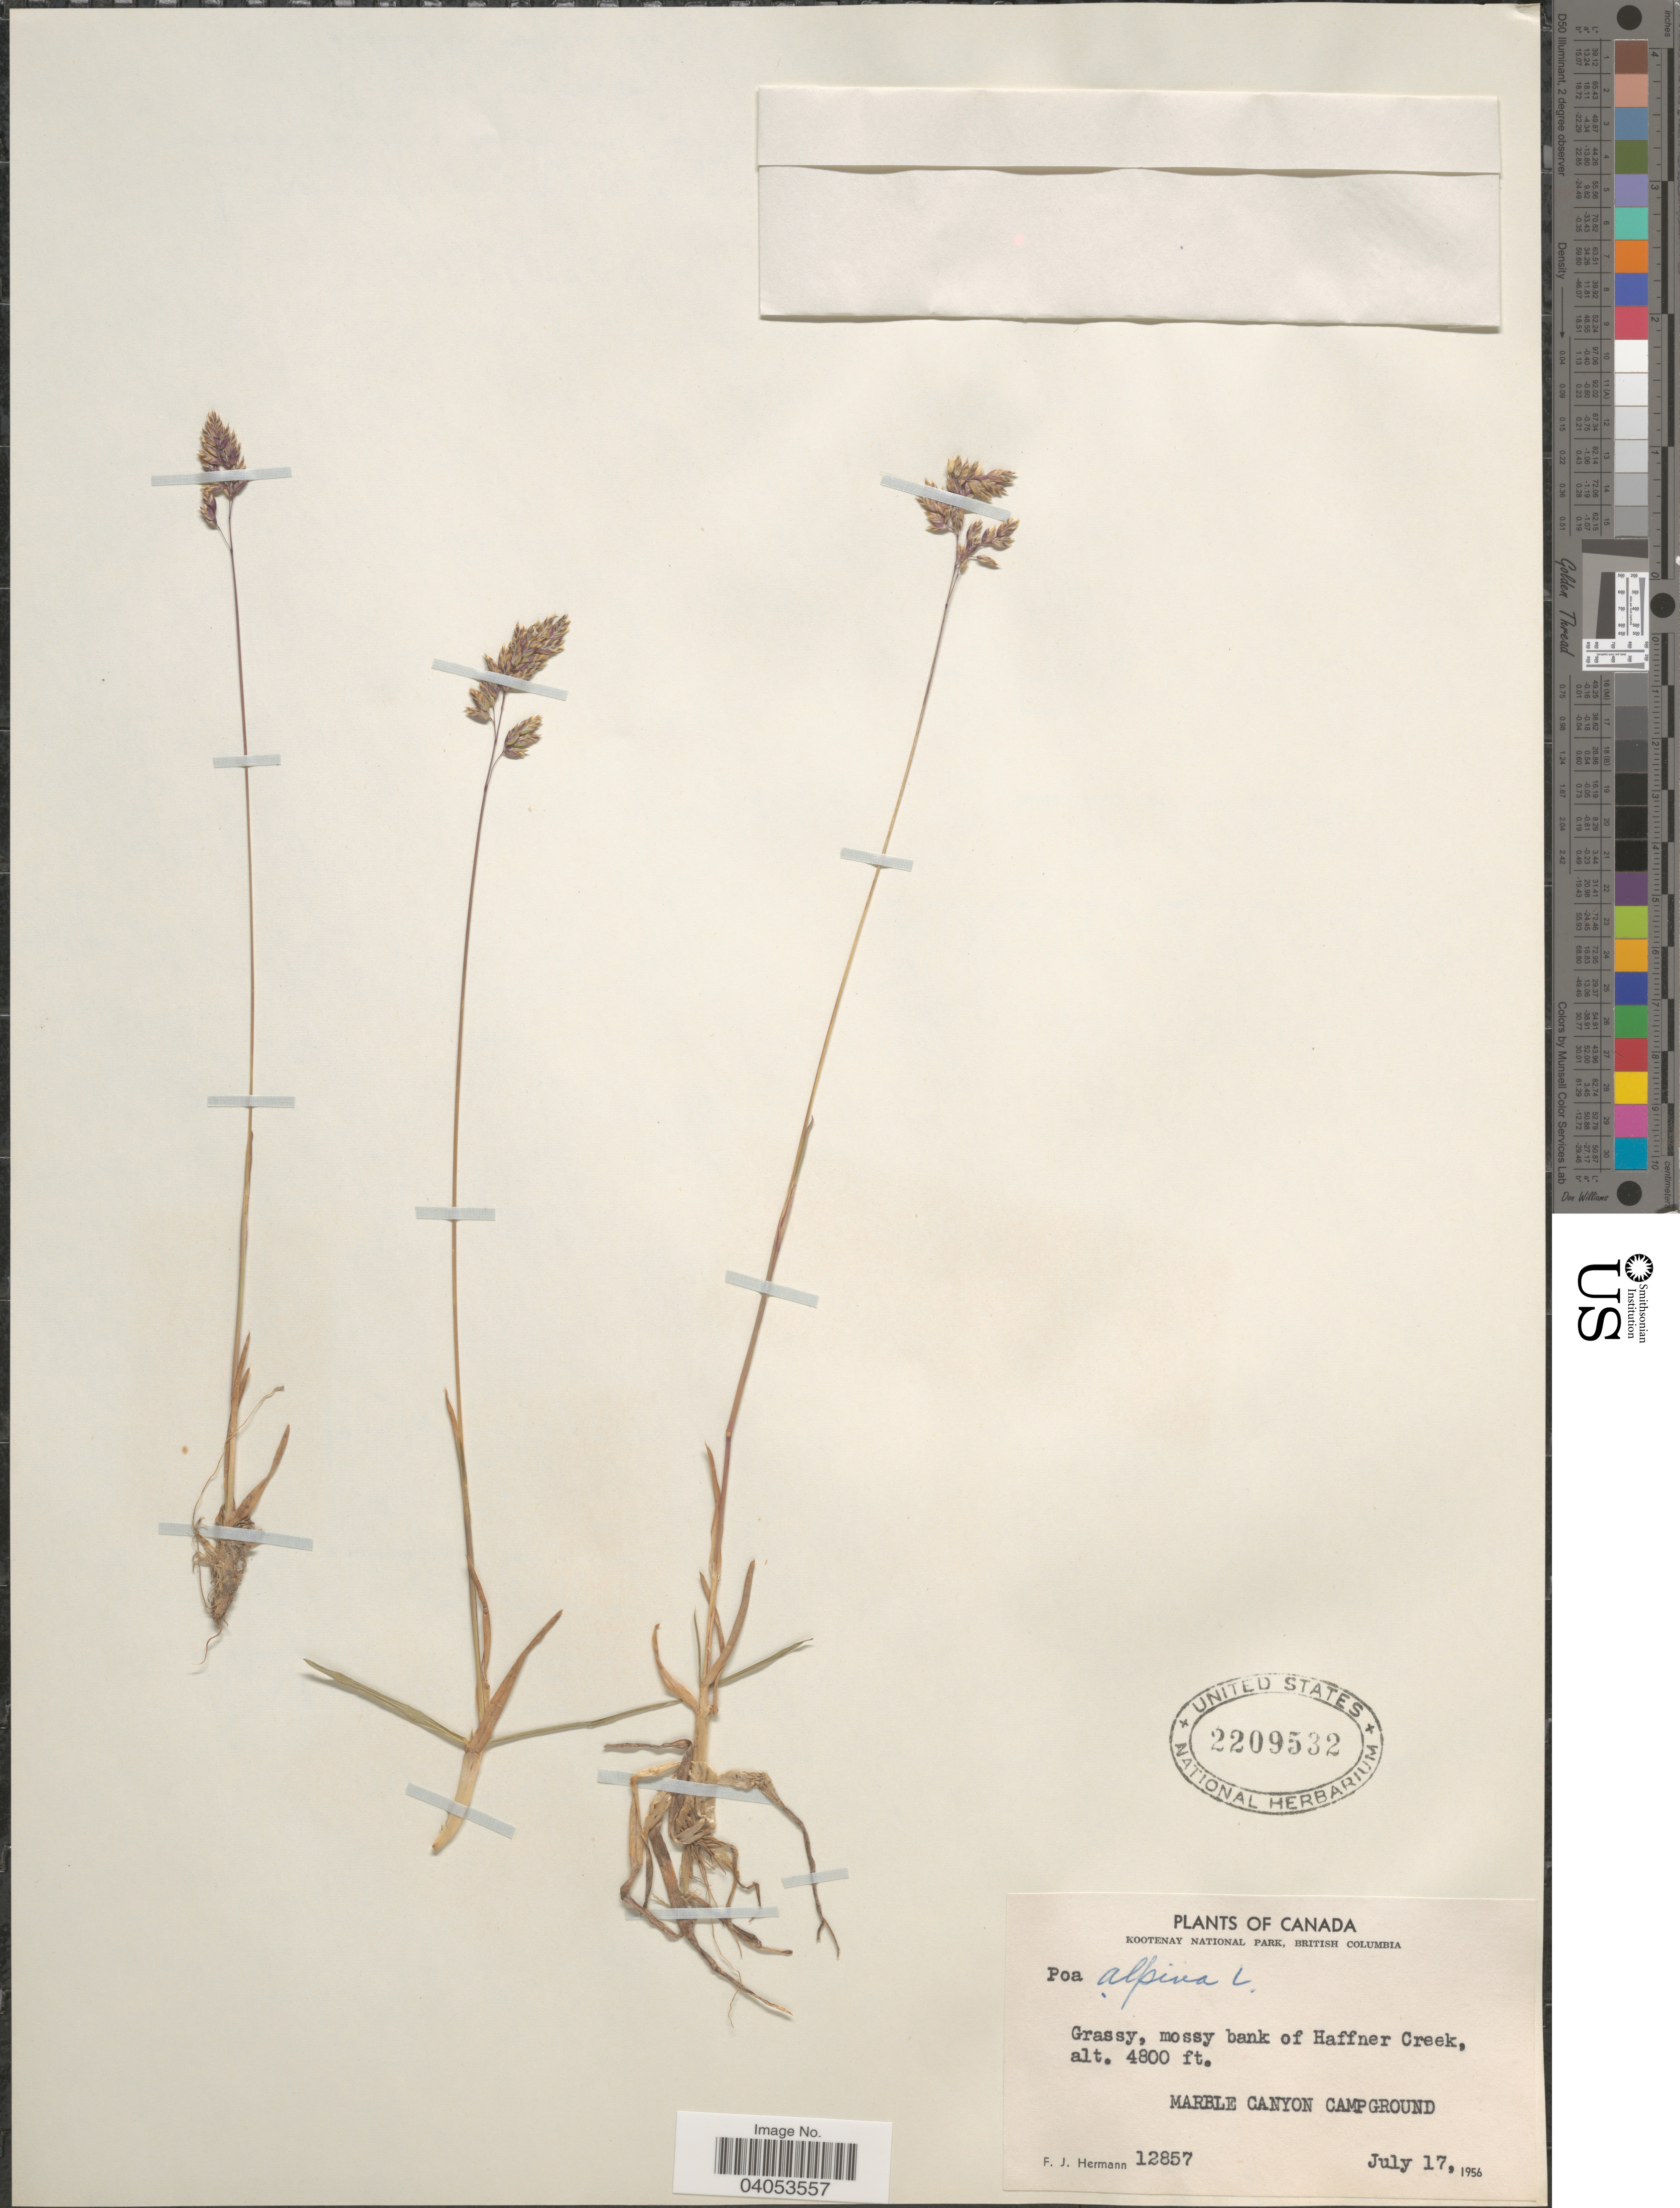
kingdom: Plantae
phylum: Tracheophyta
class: Liliopsida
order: Poales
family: Poaceae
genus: Poa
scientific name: Poa alpina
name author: L.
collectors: F. J. Hermann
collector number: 12857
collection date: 1956-07-17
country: Canada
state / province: British Columbia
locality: Kootenay National Park. Bank of Haffner Creek, Marble Canyon Campground.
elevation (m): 1463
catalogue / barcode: US 2209532